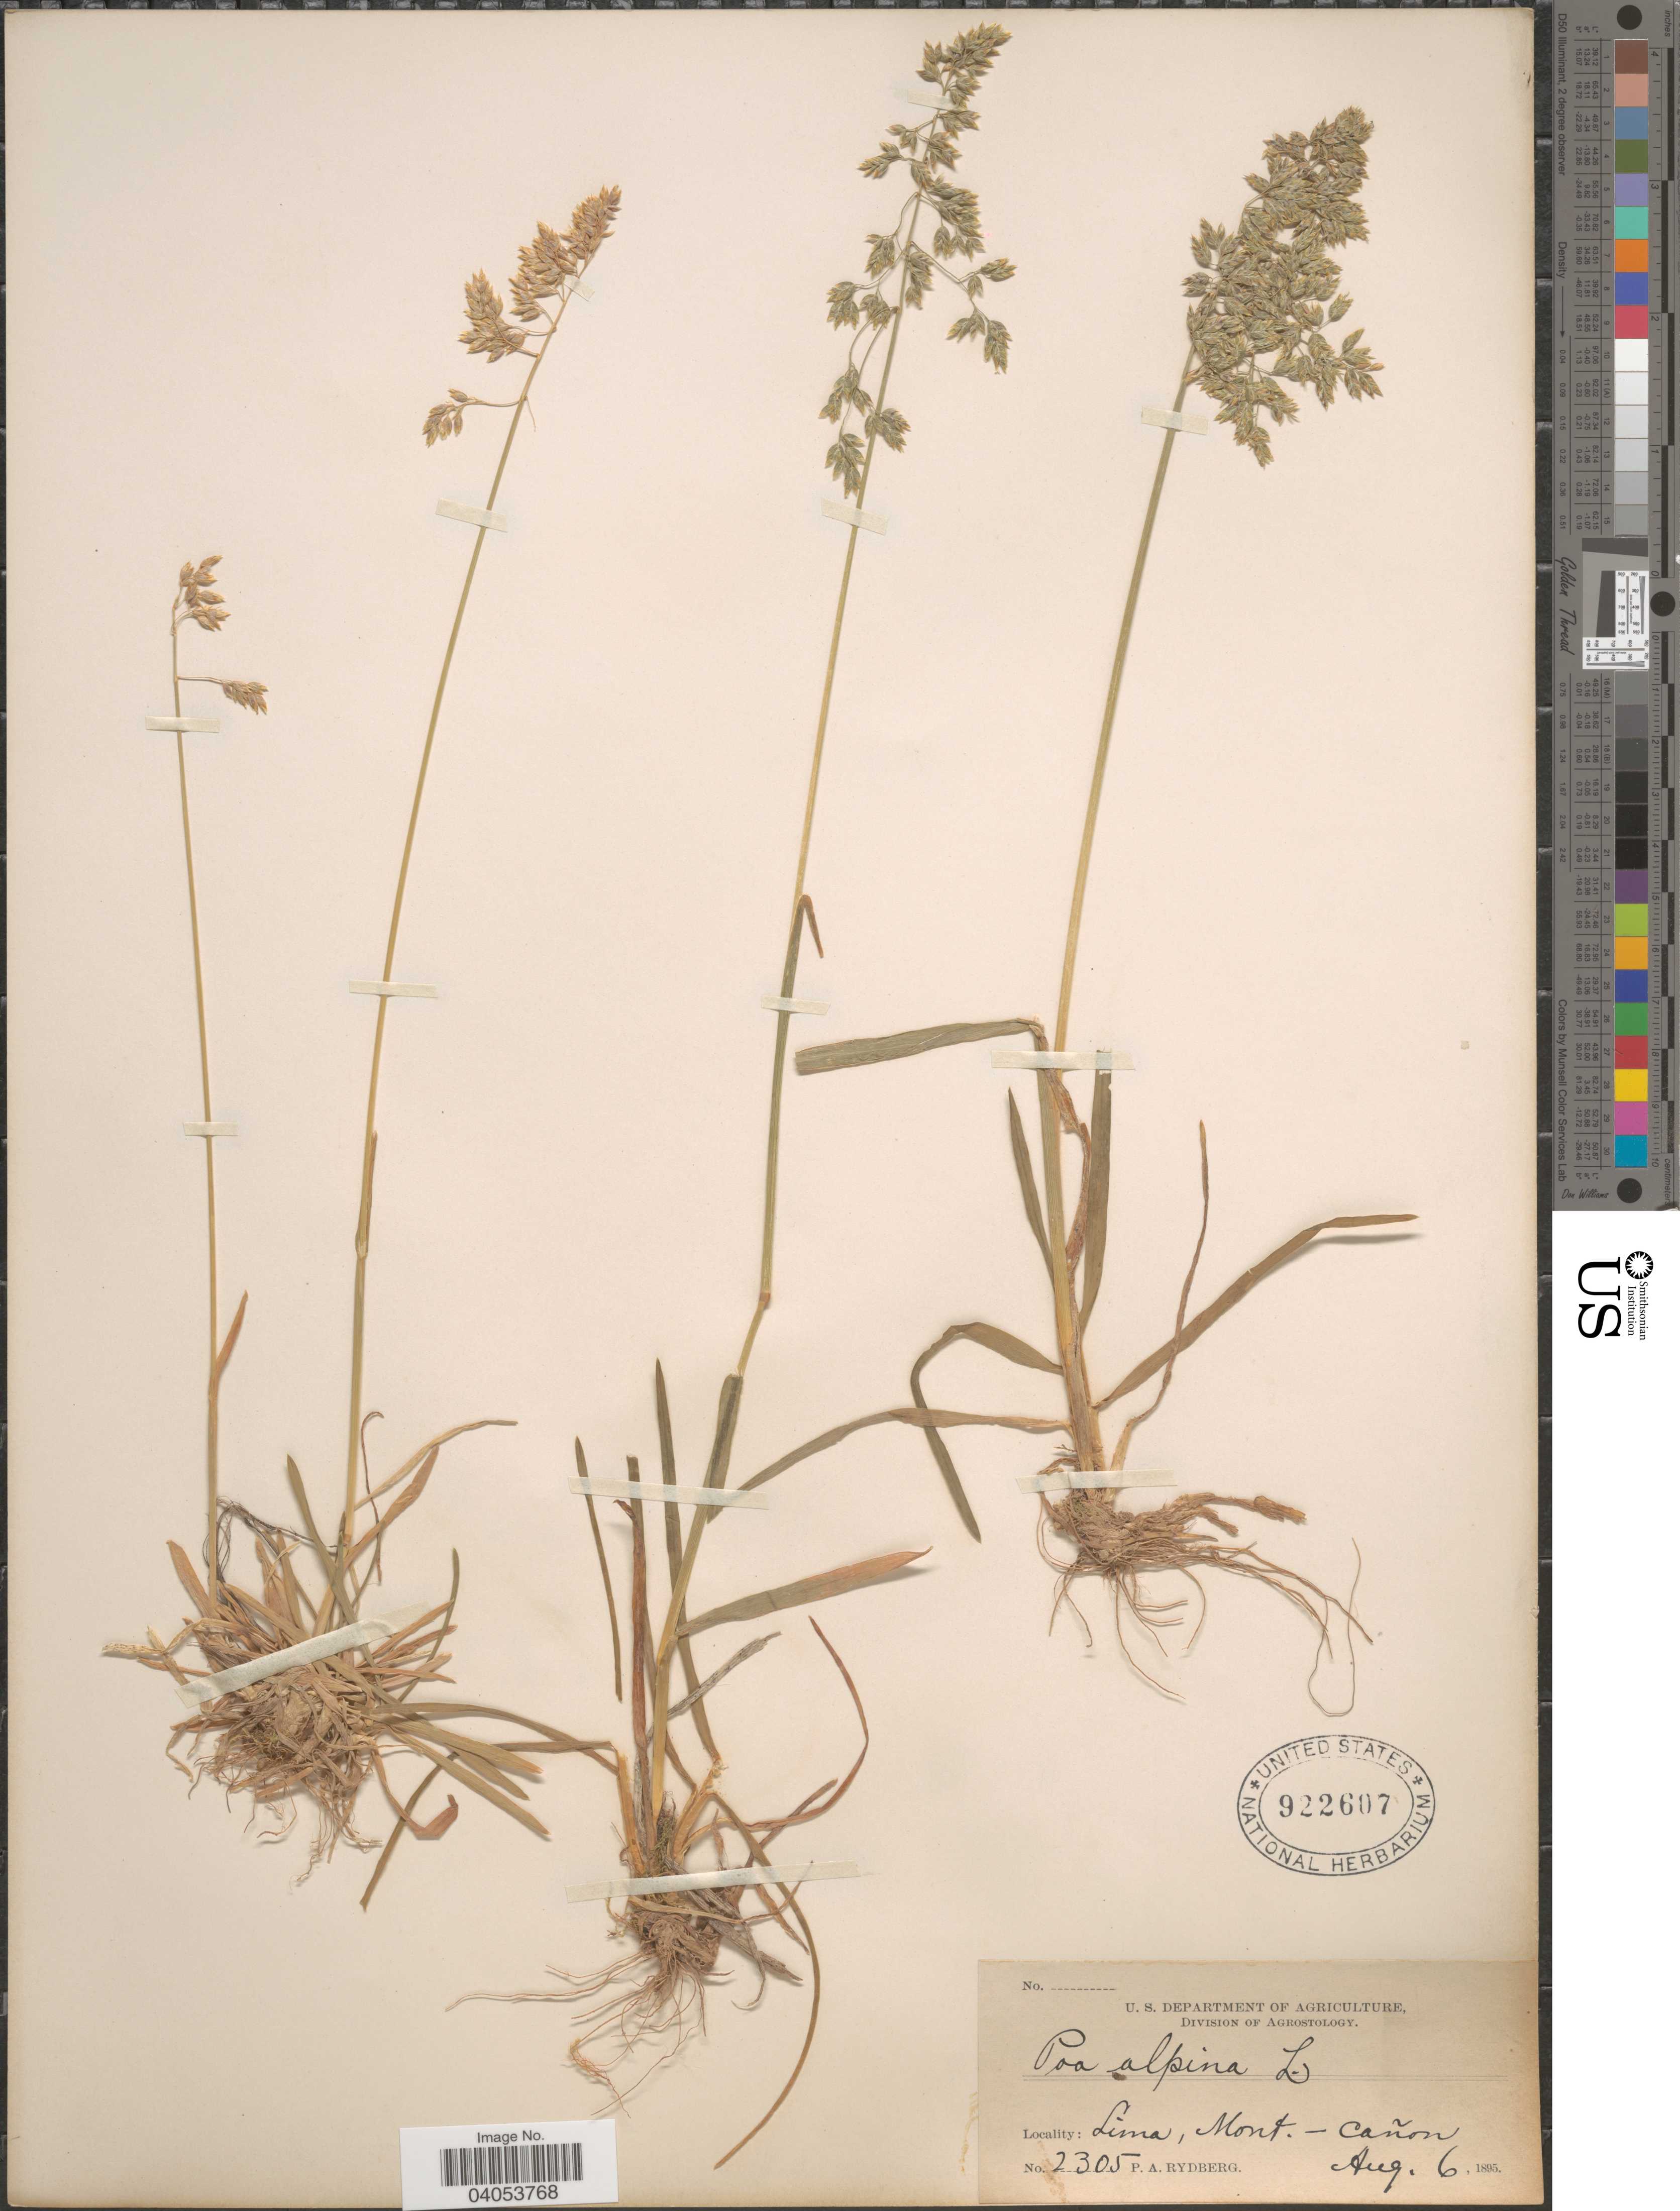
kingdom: Plantae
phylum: Tracheophyta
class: Liliopsida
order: Poales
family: Poaceae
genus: Poa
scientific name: Poa alpina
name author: L.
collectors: P. A. Rydberg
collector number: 2305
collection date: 1895-08-06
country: United States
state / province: Montana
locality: Lima, -cañon.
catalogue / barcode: US 922607